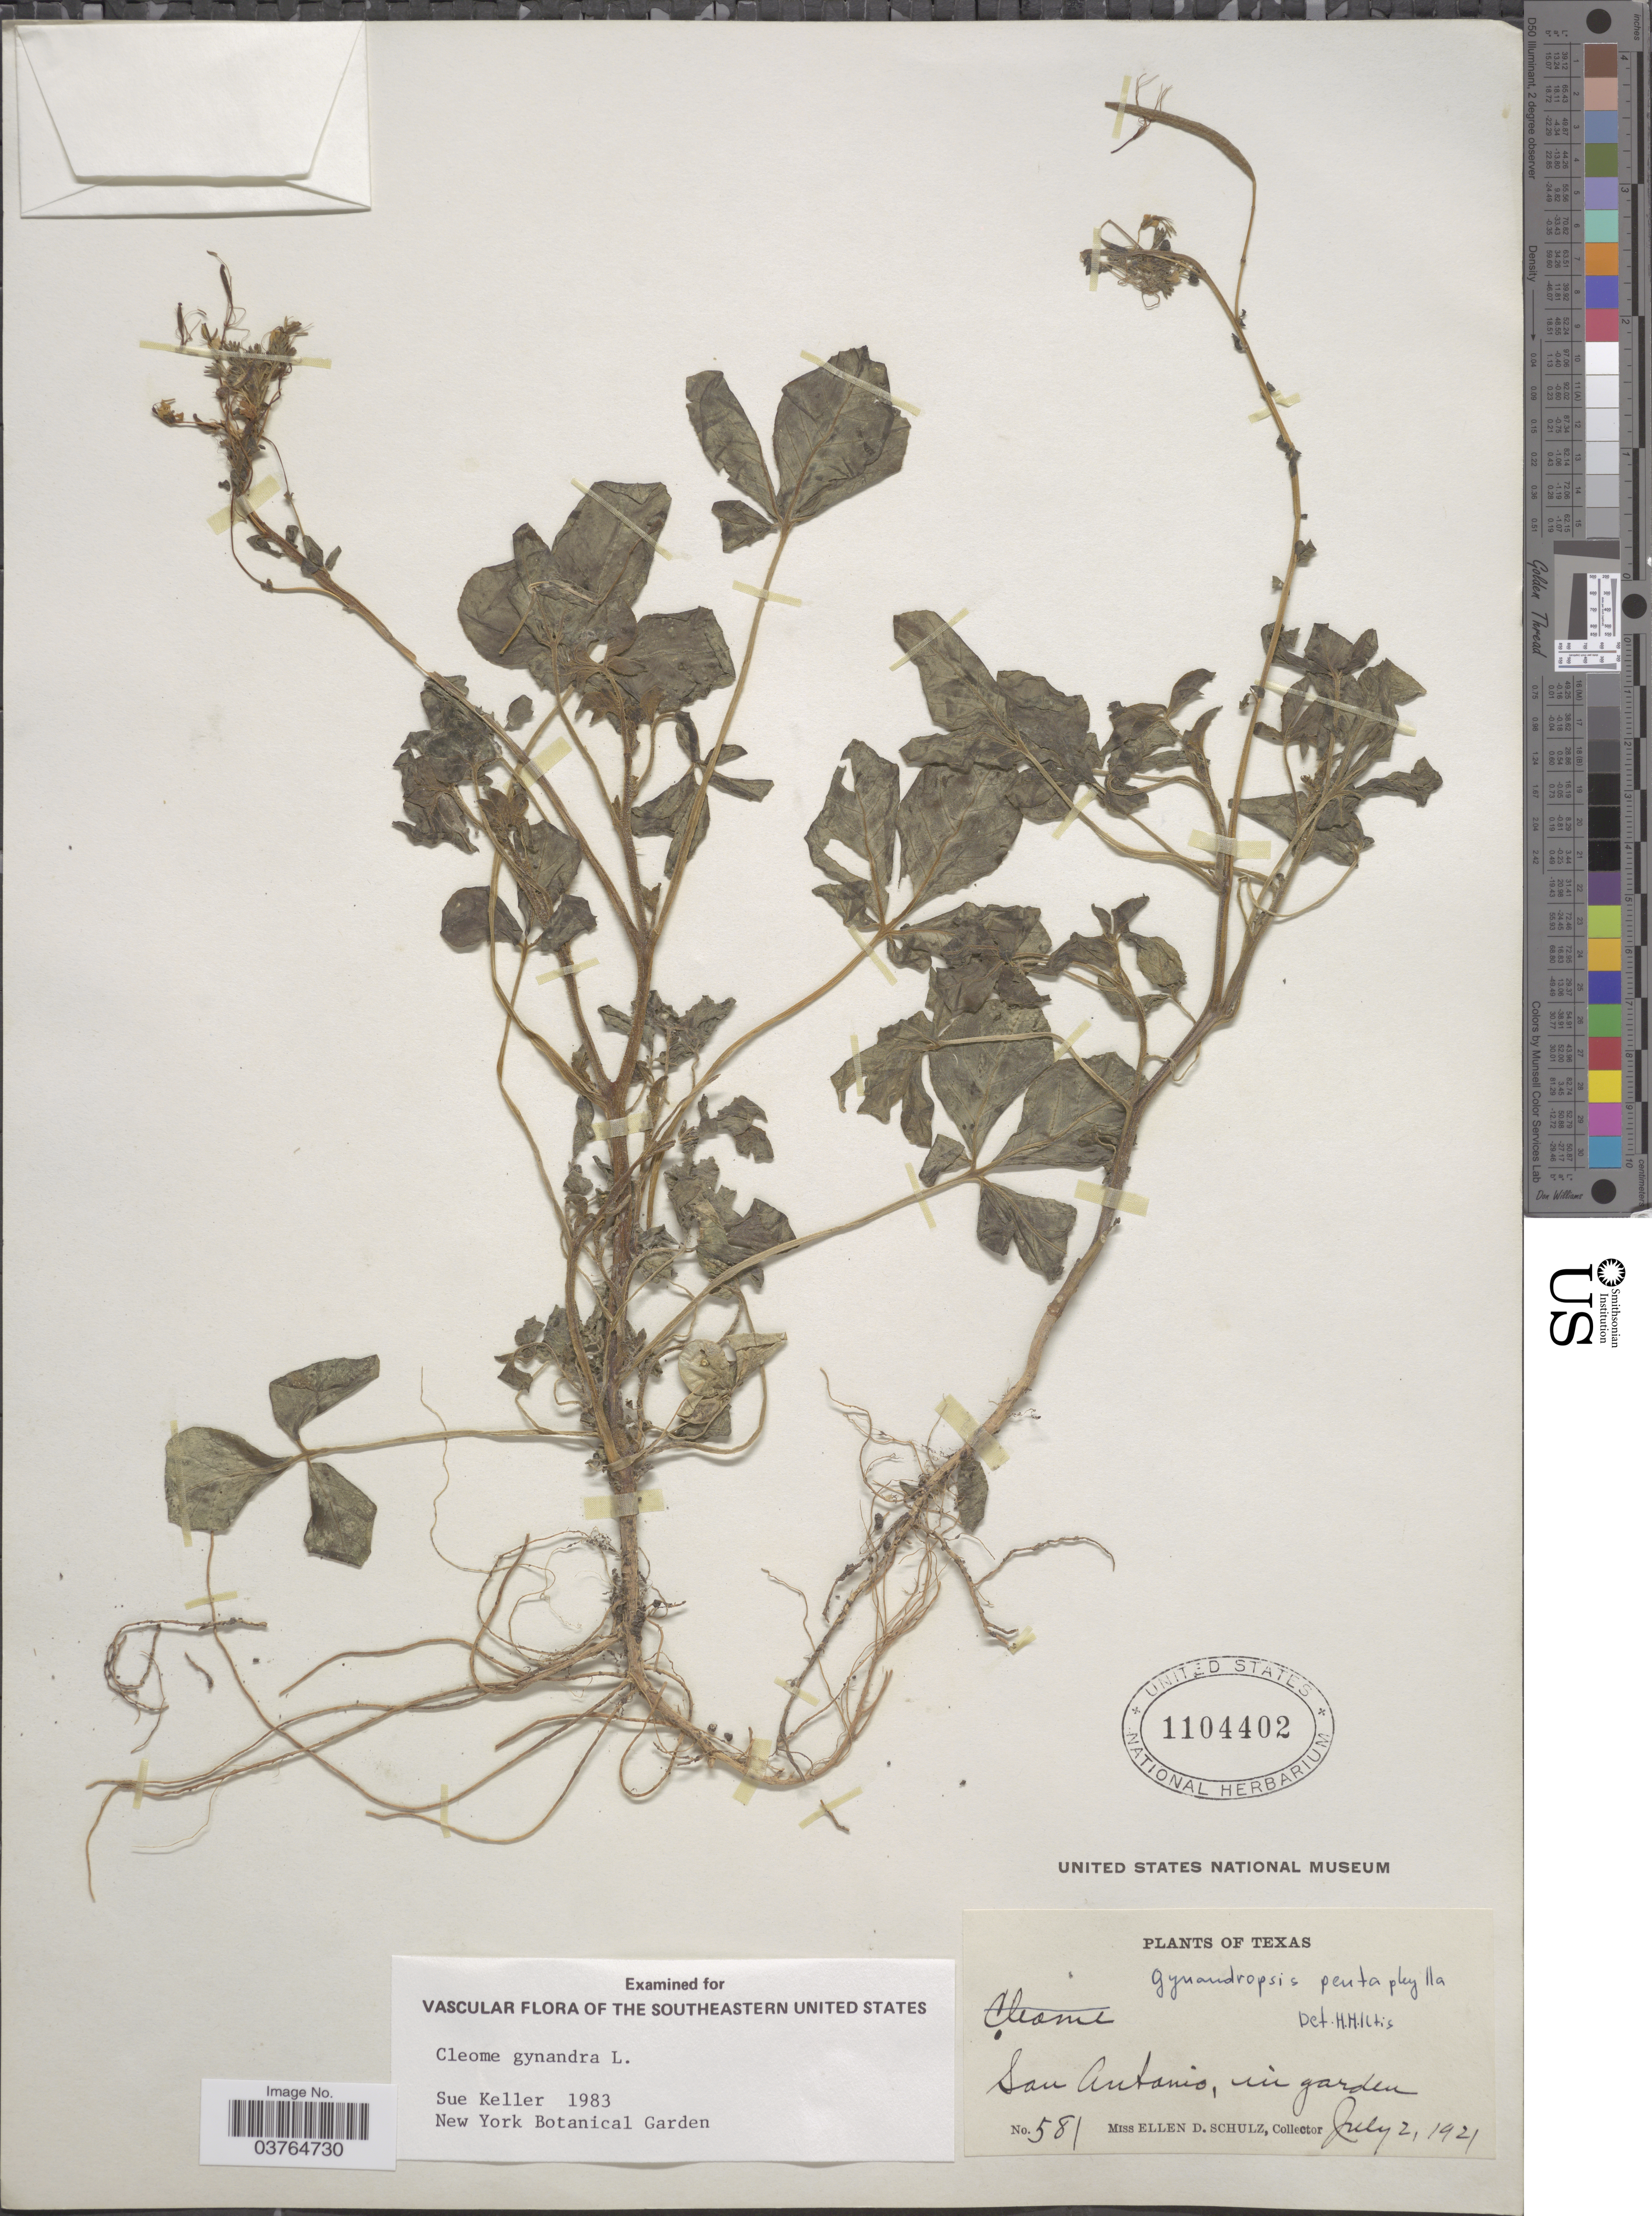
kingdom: Plantae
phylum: Tracheophyta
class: Magnoliopsida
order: Brassicales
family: Cleomaceae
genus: Gynandropsis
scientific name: Gynandropsis gynandra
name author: (L.) Briq.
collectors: E. D. Schulz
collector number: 581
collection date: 1921-07-02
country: United States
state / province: Texas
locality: San Antonio, in garden.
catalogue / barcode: US 1104402